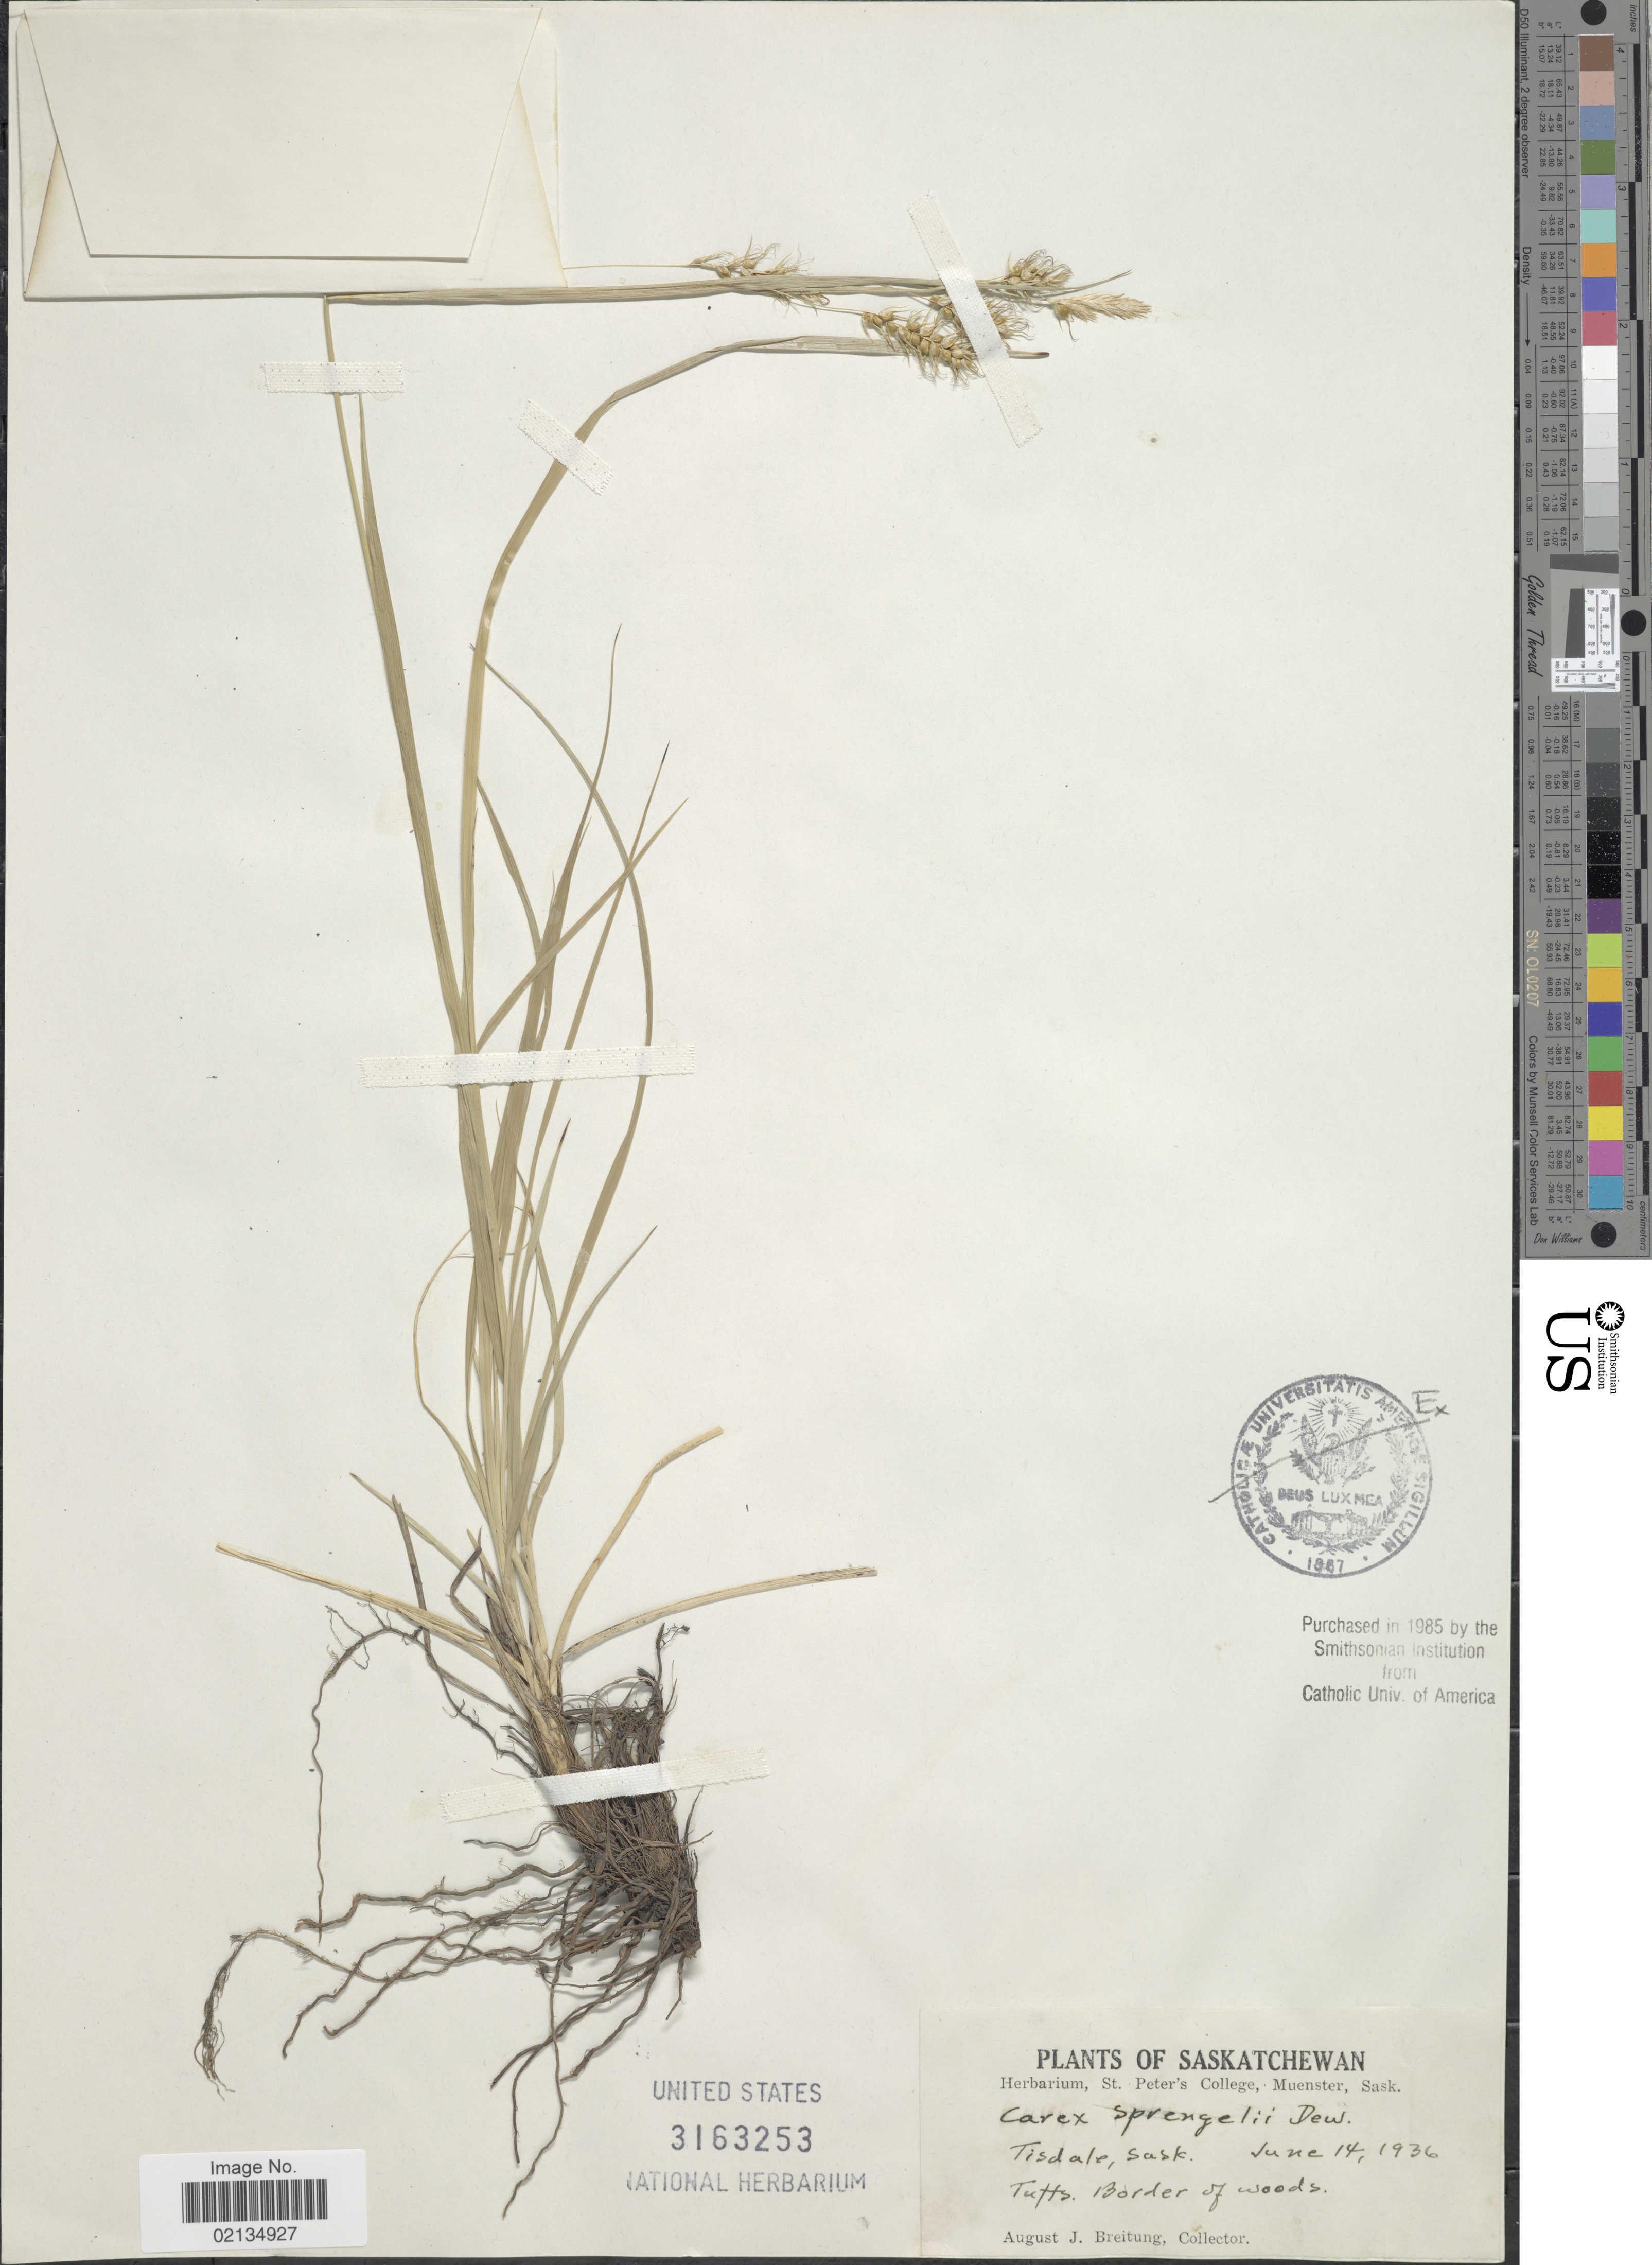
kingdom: Plantae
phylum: Tracheophyta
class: Liliopsida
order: Poales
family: Cyperaceae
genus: Carex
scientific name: Carex sprengelii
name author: Dewey ex Spreng.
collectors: A. Breitung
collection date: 1936-06-14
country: Canada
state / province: Saskatchewan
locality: Saskatchewan, Tisdale, Sask. Tuffs. Border of woods.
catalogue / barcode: US 3163253